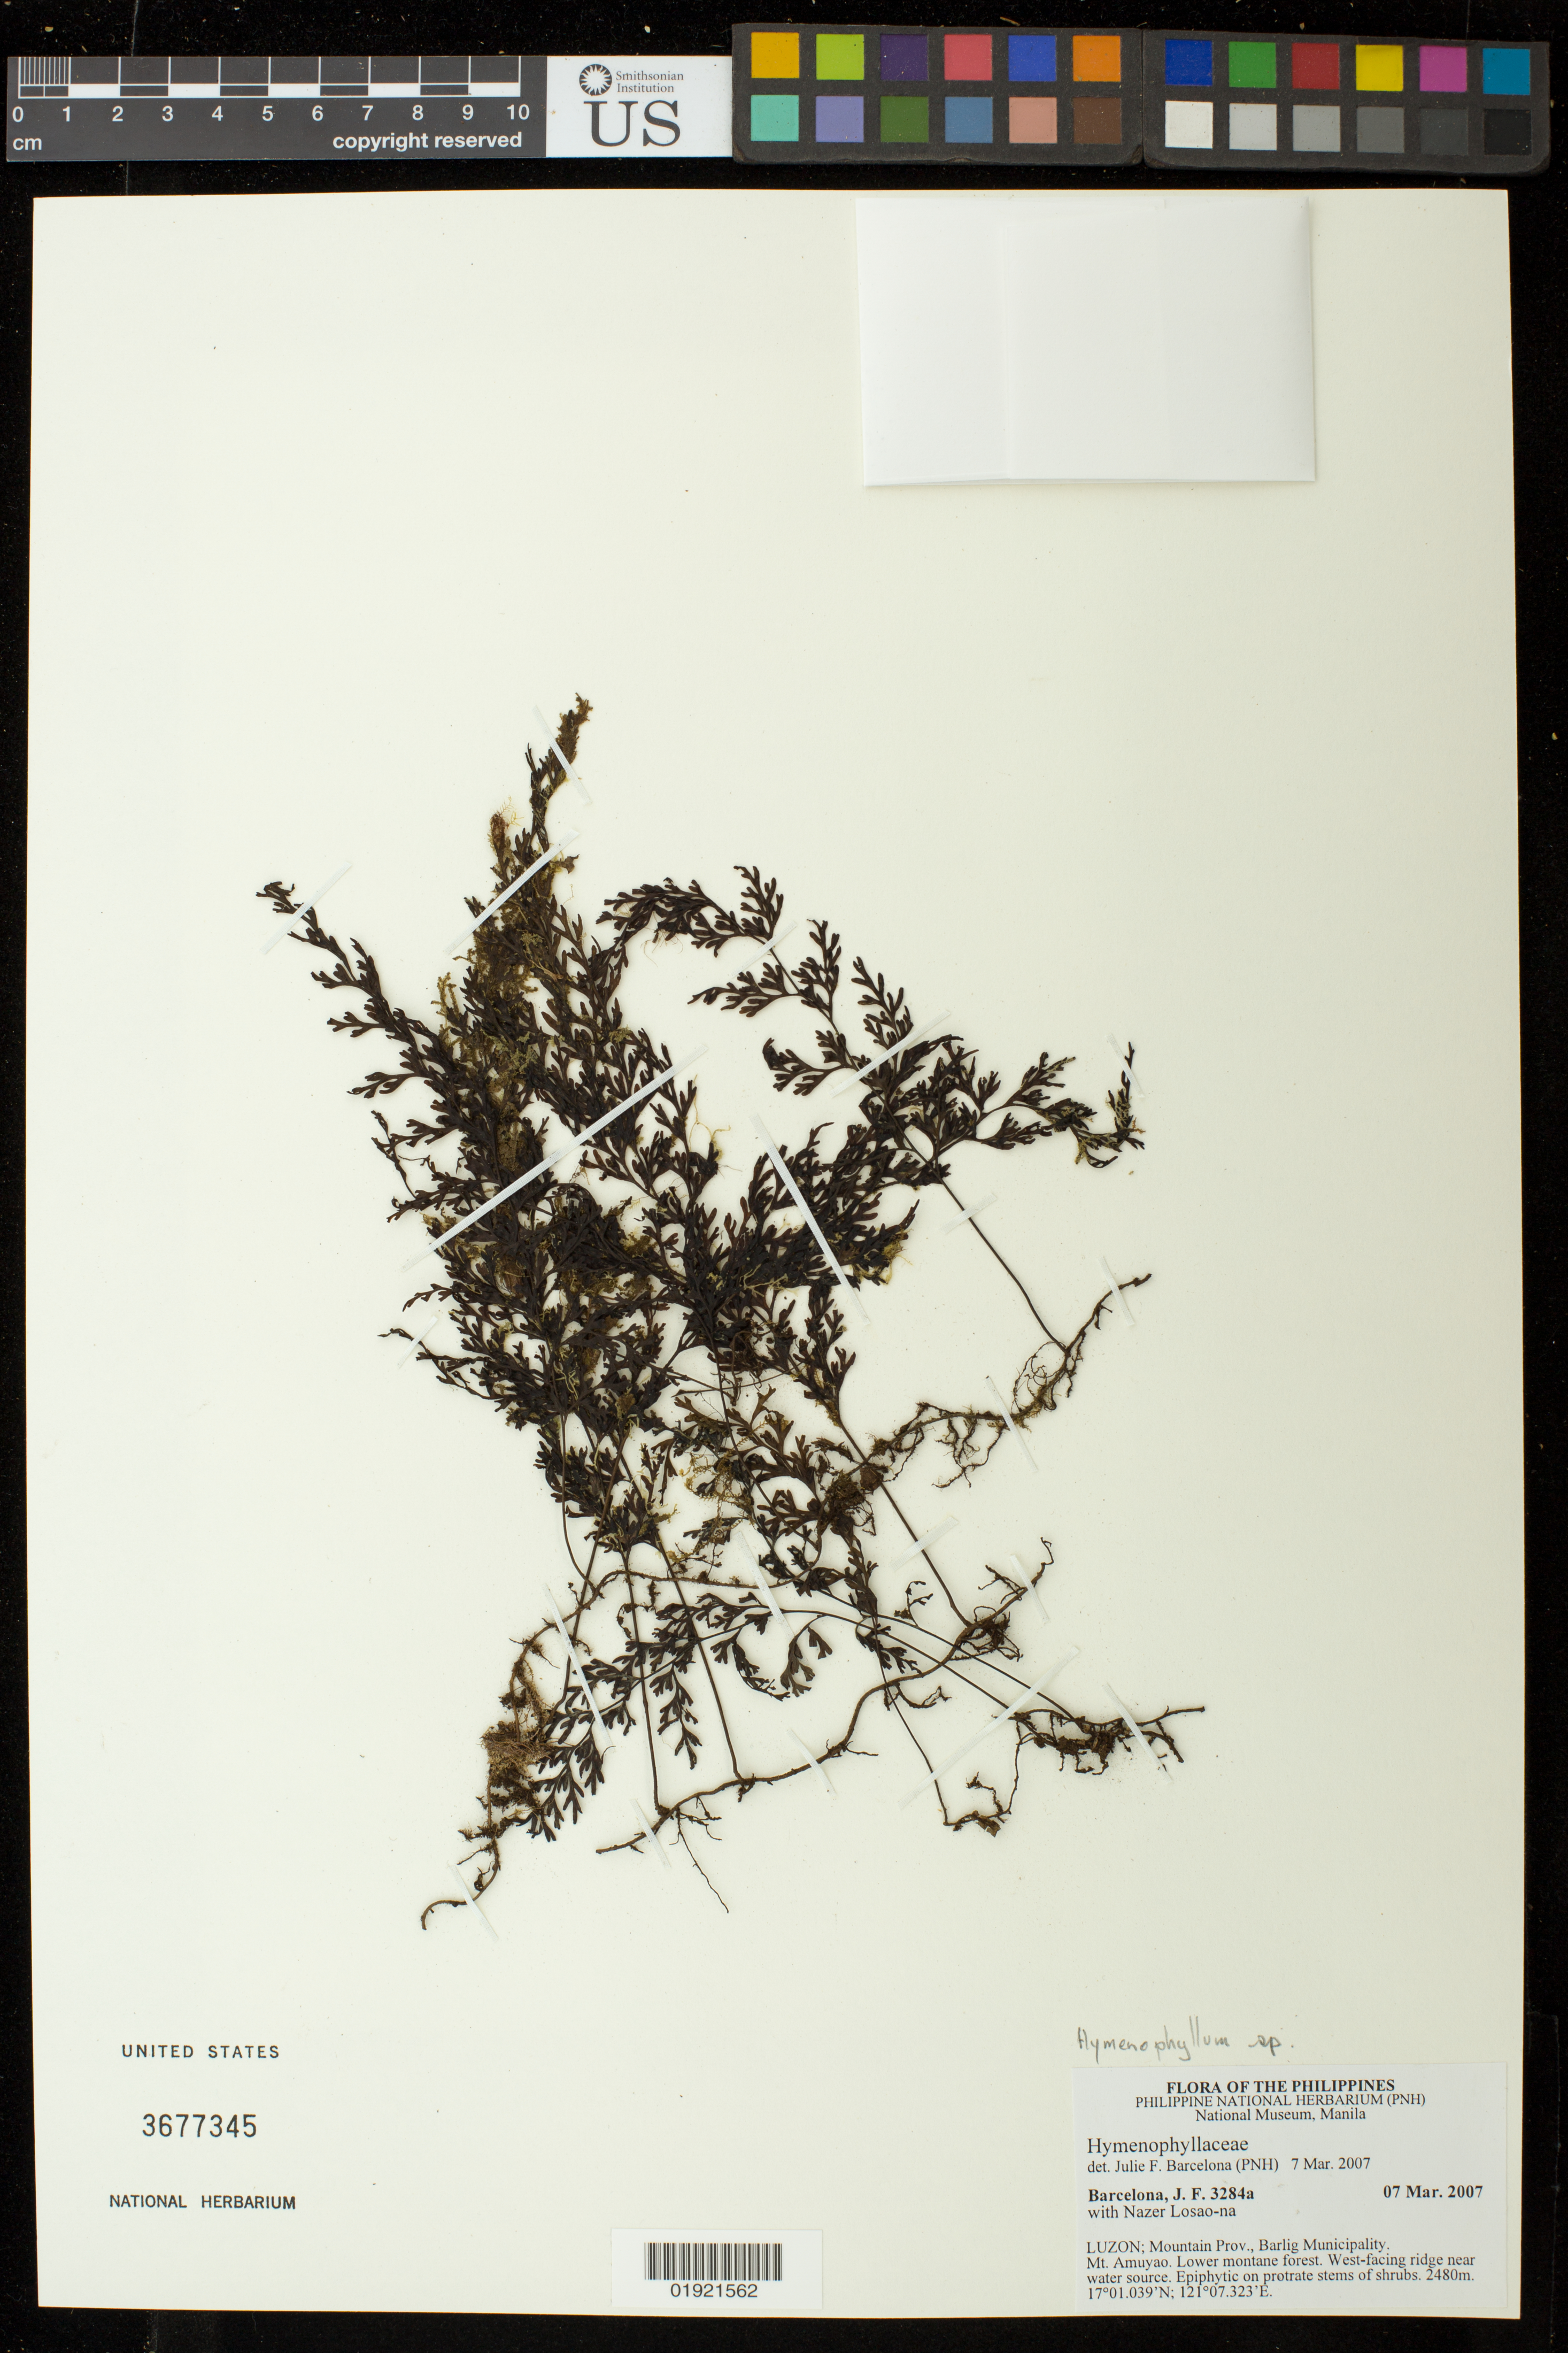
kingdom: Plantae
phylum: Tracheophyta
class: Polypodiopsida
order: Hymenophyllales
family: Hymenophyllaceae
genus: Hymenophyllum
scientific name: Hymenophyllum sp.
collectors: J. F. Barcelona & N. Losao-na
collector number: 3284a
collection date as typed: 07 Mar. 2007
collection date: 2007-03-07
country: Philippines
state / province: Cordillera (Administrative Region)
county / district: Mountain province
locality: Luzon; Mountain Prov., Barlig Municipality. Mt. Amuyao.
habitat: Lower montane forest. West-facing ridge near water source.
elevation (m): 2480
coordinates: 17 01.039 N, 121 07.323 E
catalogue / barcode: US 3677345